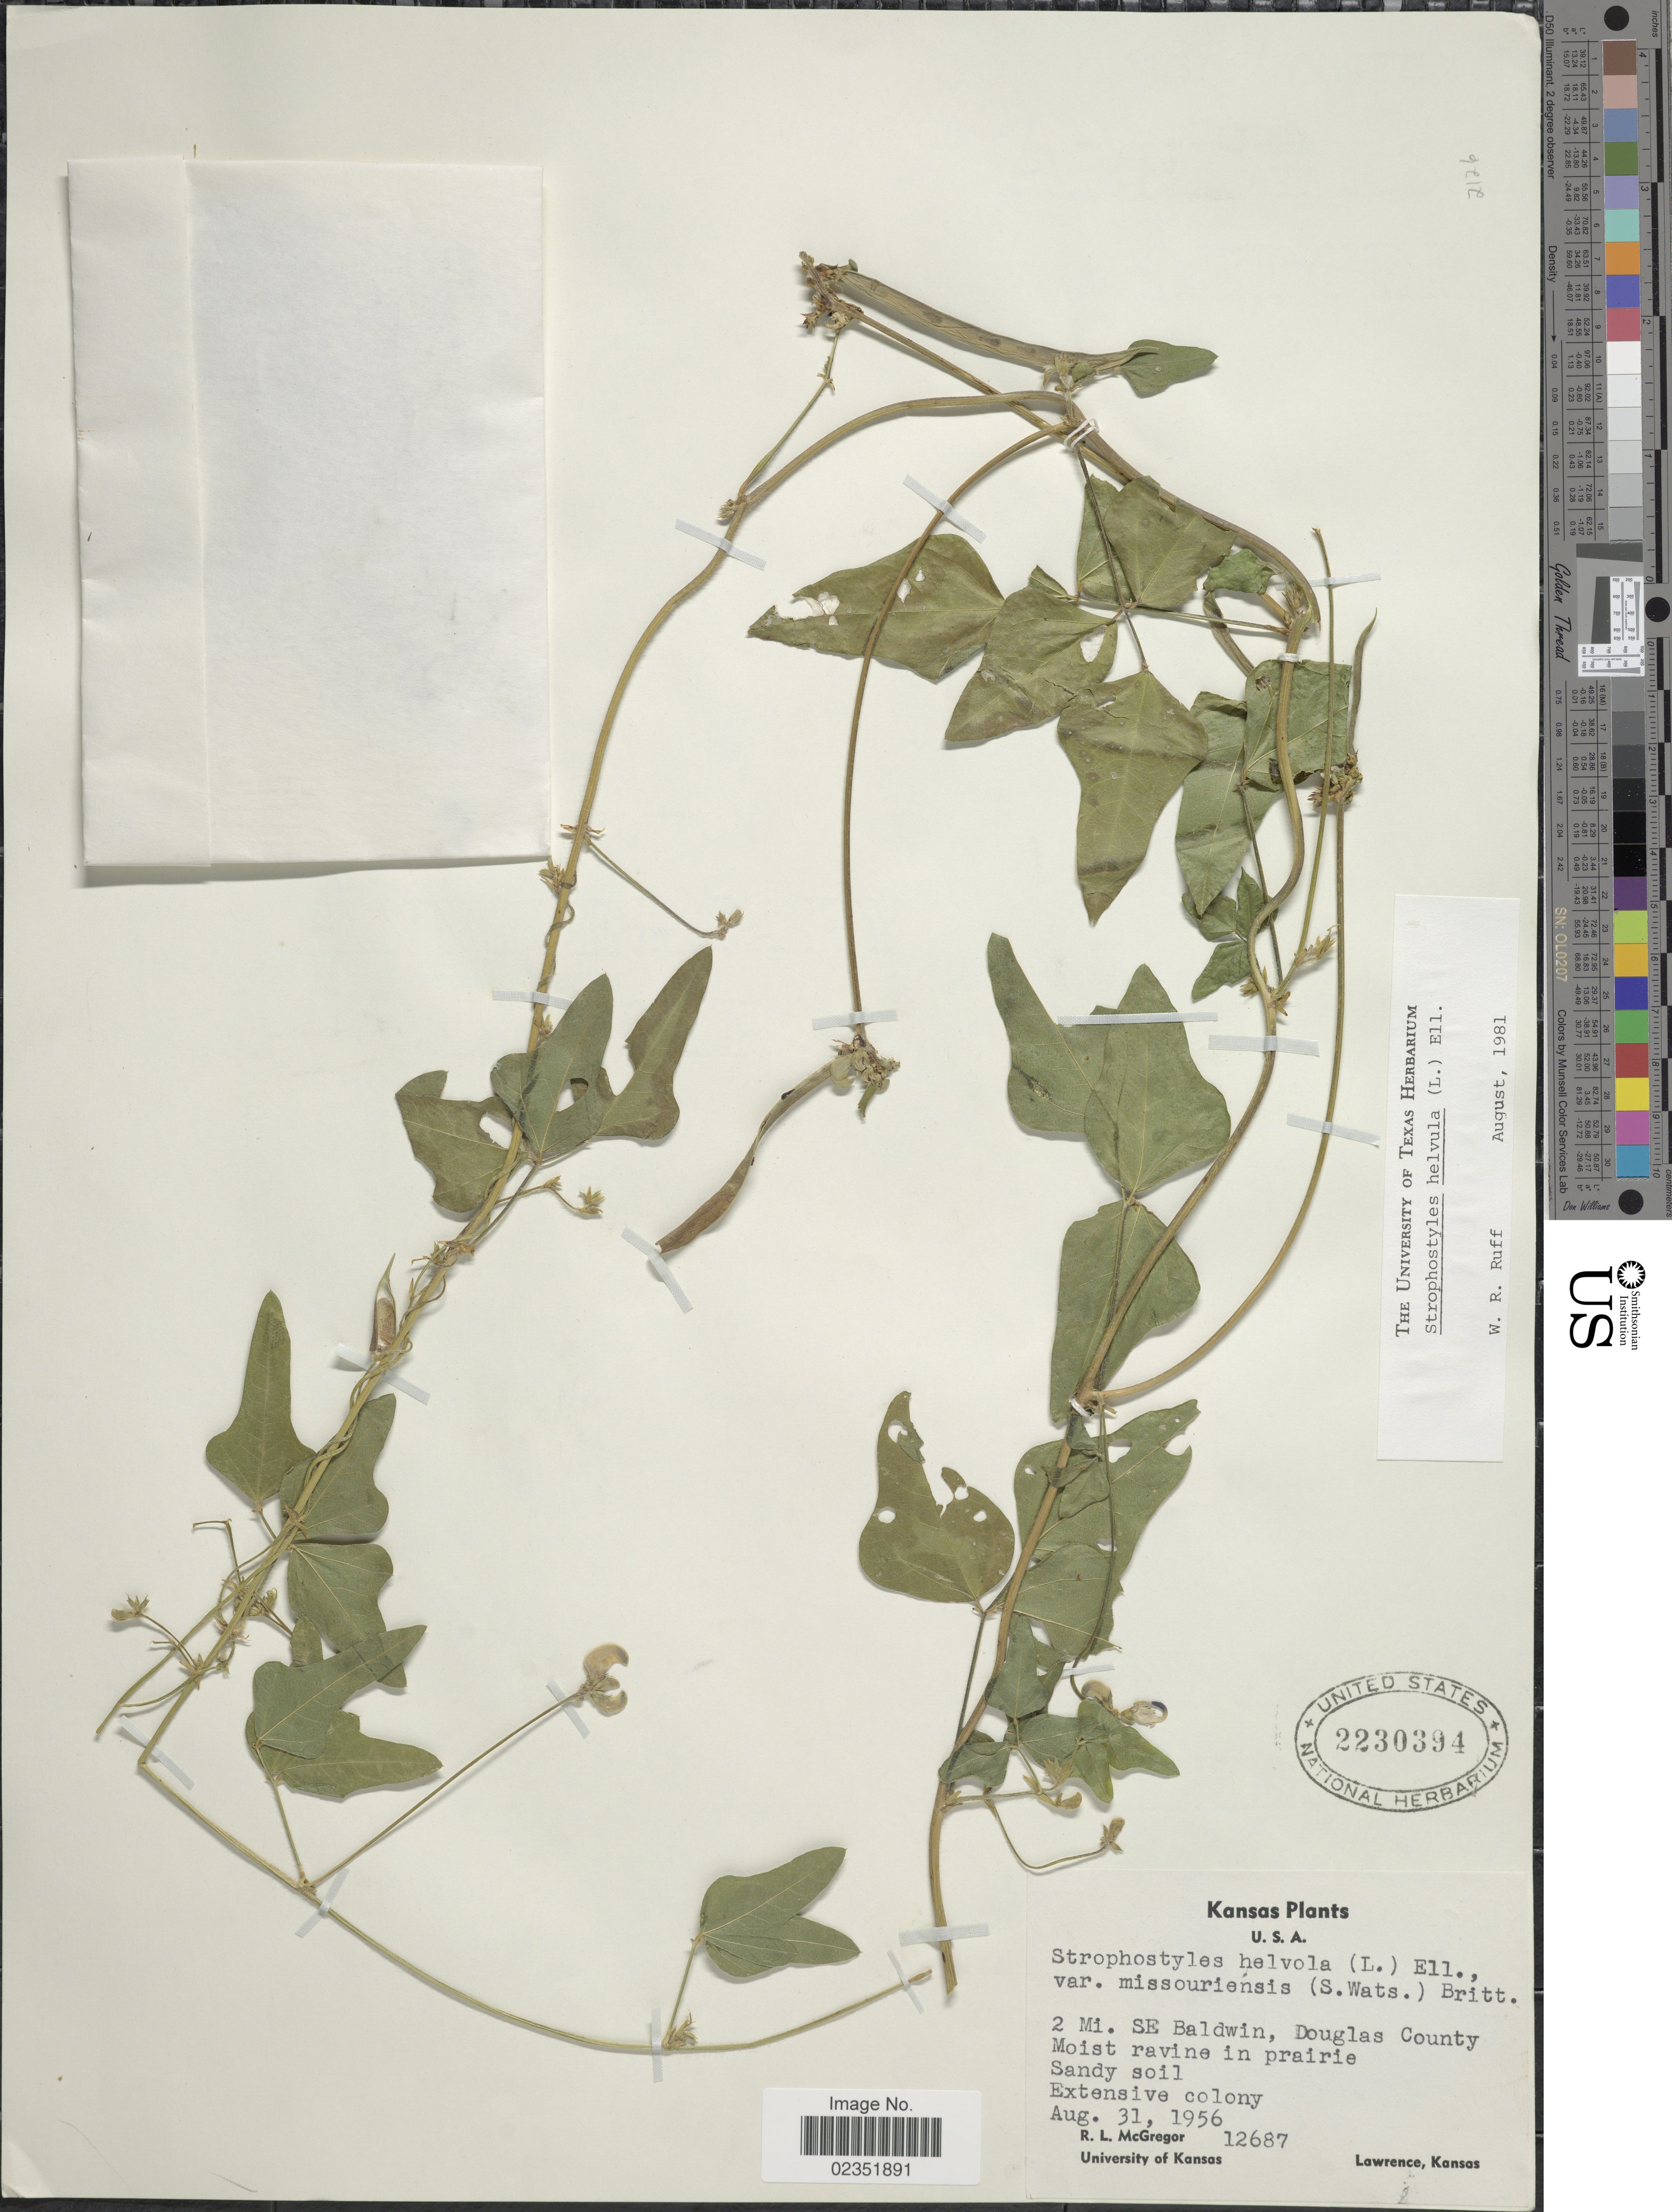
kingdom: Plantae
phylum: Tracheophyta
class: Magnoliopsida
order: Fabales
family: Fabaceae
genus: Strophostyles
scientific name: Strophostyles helvola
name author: (L.) Elliott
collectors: R. McGregor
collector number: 12687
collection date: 1956-08-31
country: United States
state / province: Kansas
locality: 2 Mi SE Baldwin, Douglas County. Moist ravine in prairie.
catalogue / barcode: US 2230394